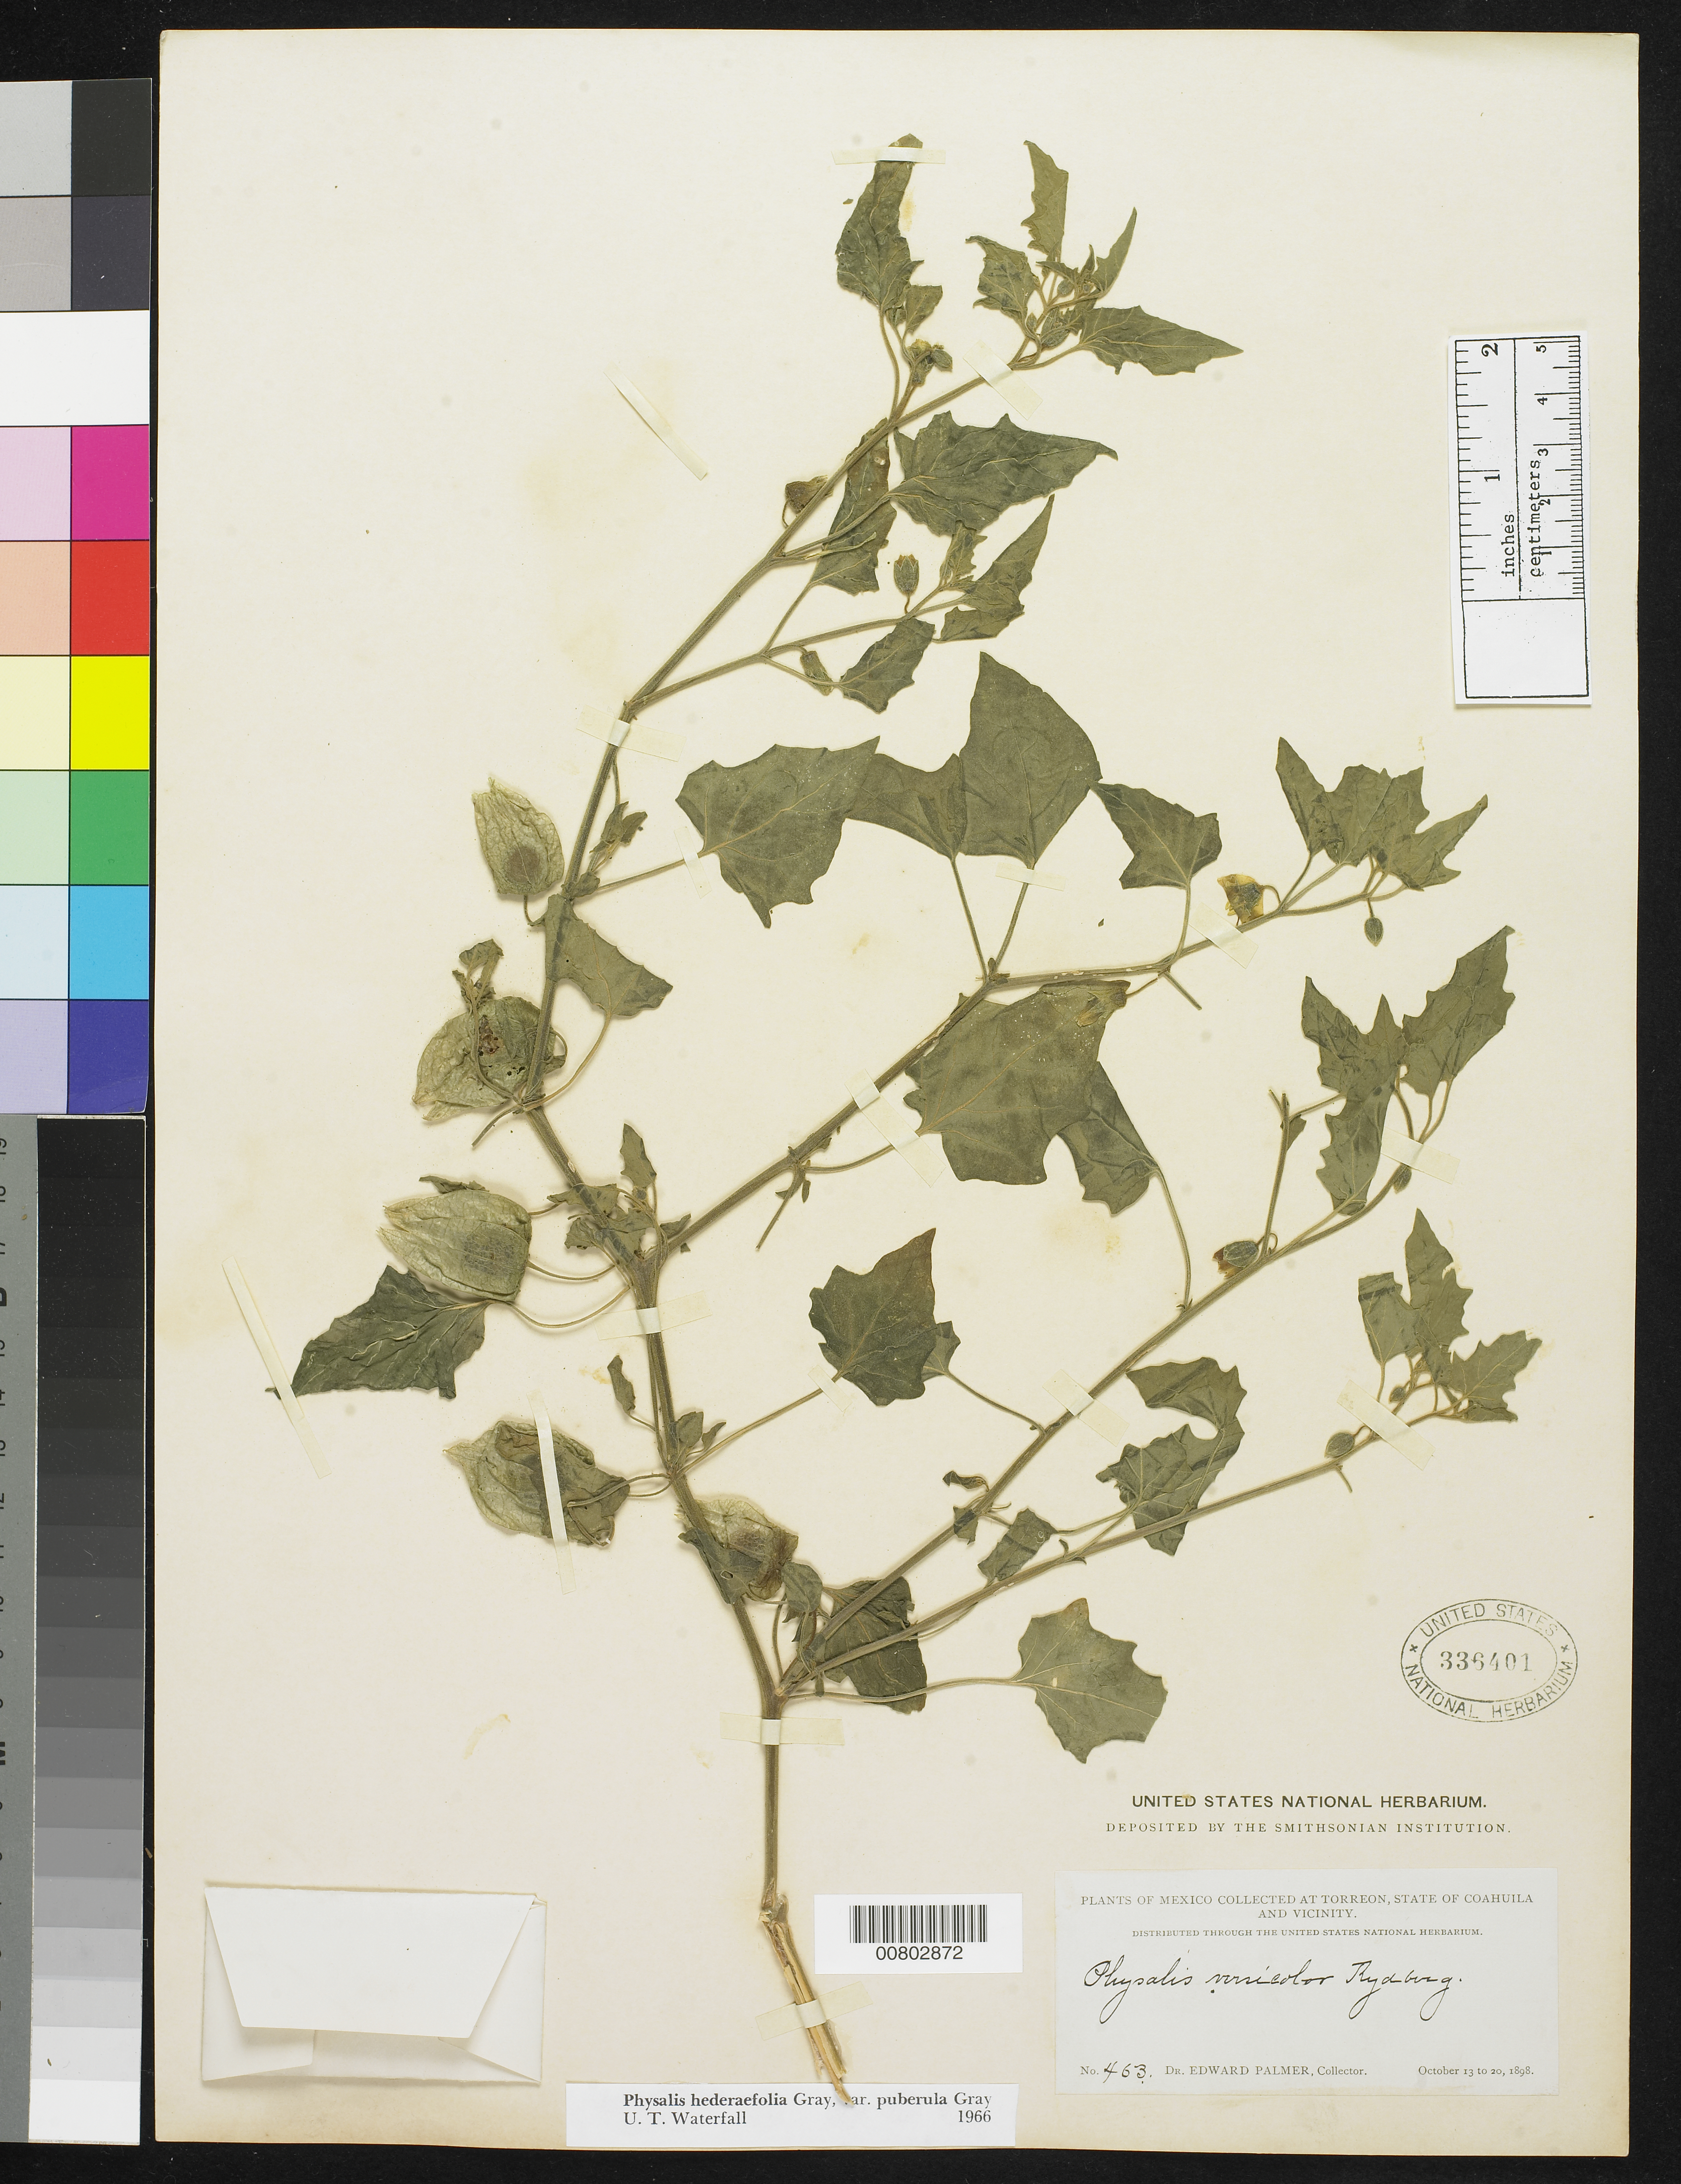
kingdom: Plantae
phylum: Tracheophyta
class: Magnoliopsida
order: Solanales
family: Solanaceae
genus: Physalis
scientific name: Physalis hederifolia var. puberula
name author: A. Gray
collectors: E. Palmer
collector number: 463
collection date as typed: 13 Oct 1898 to 20 Oct 1898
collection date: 1898-10-13/1898-10-20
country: Mexico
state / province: Coahuila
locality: Torreon, Coahuila and vicinity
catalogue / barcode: US 336401